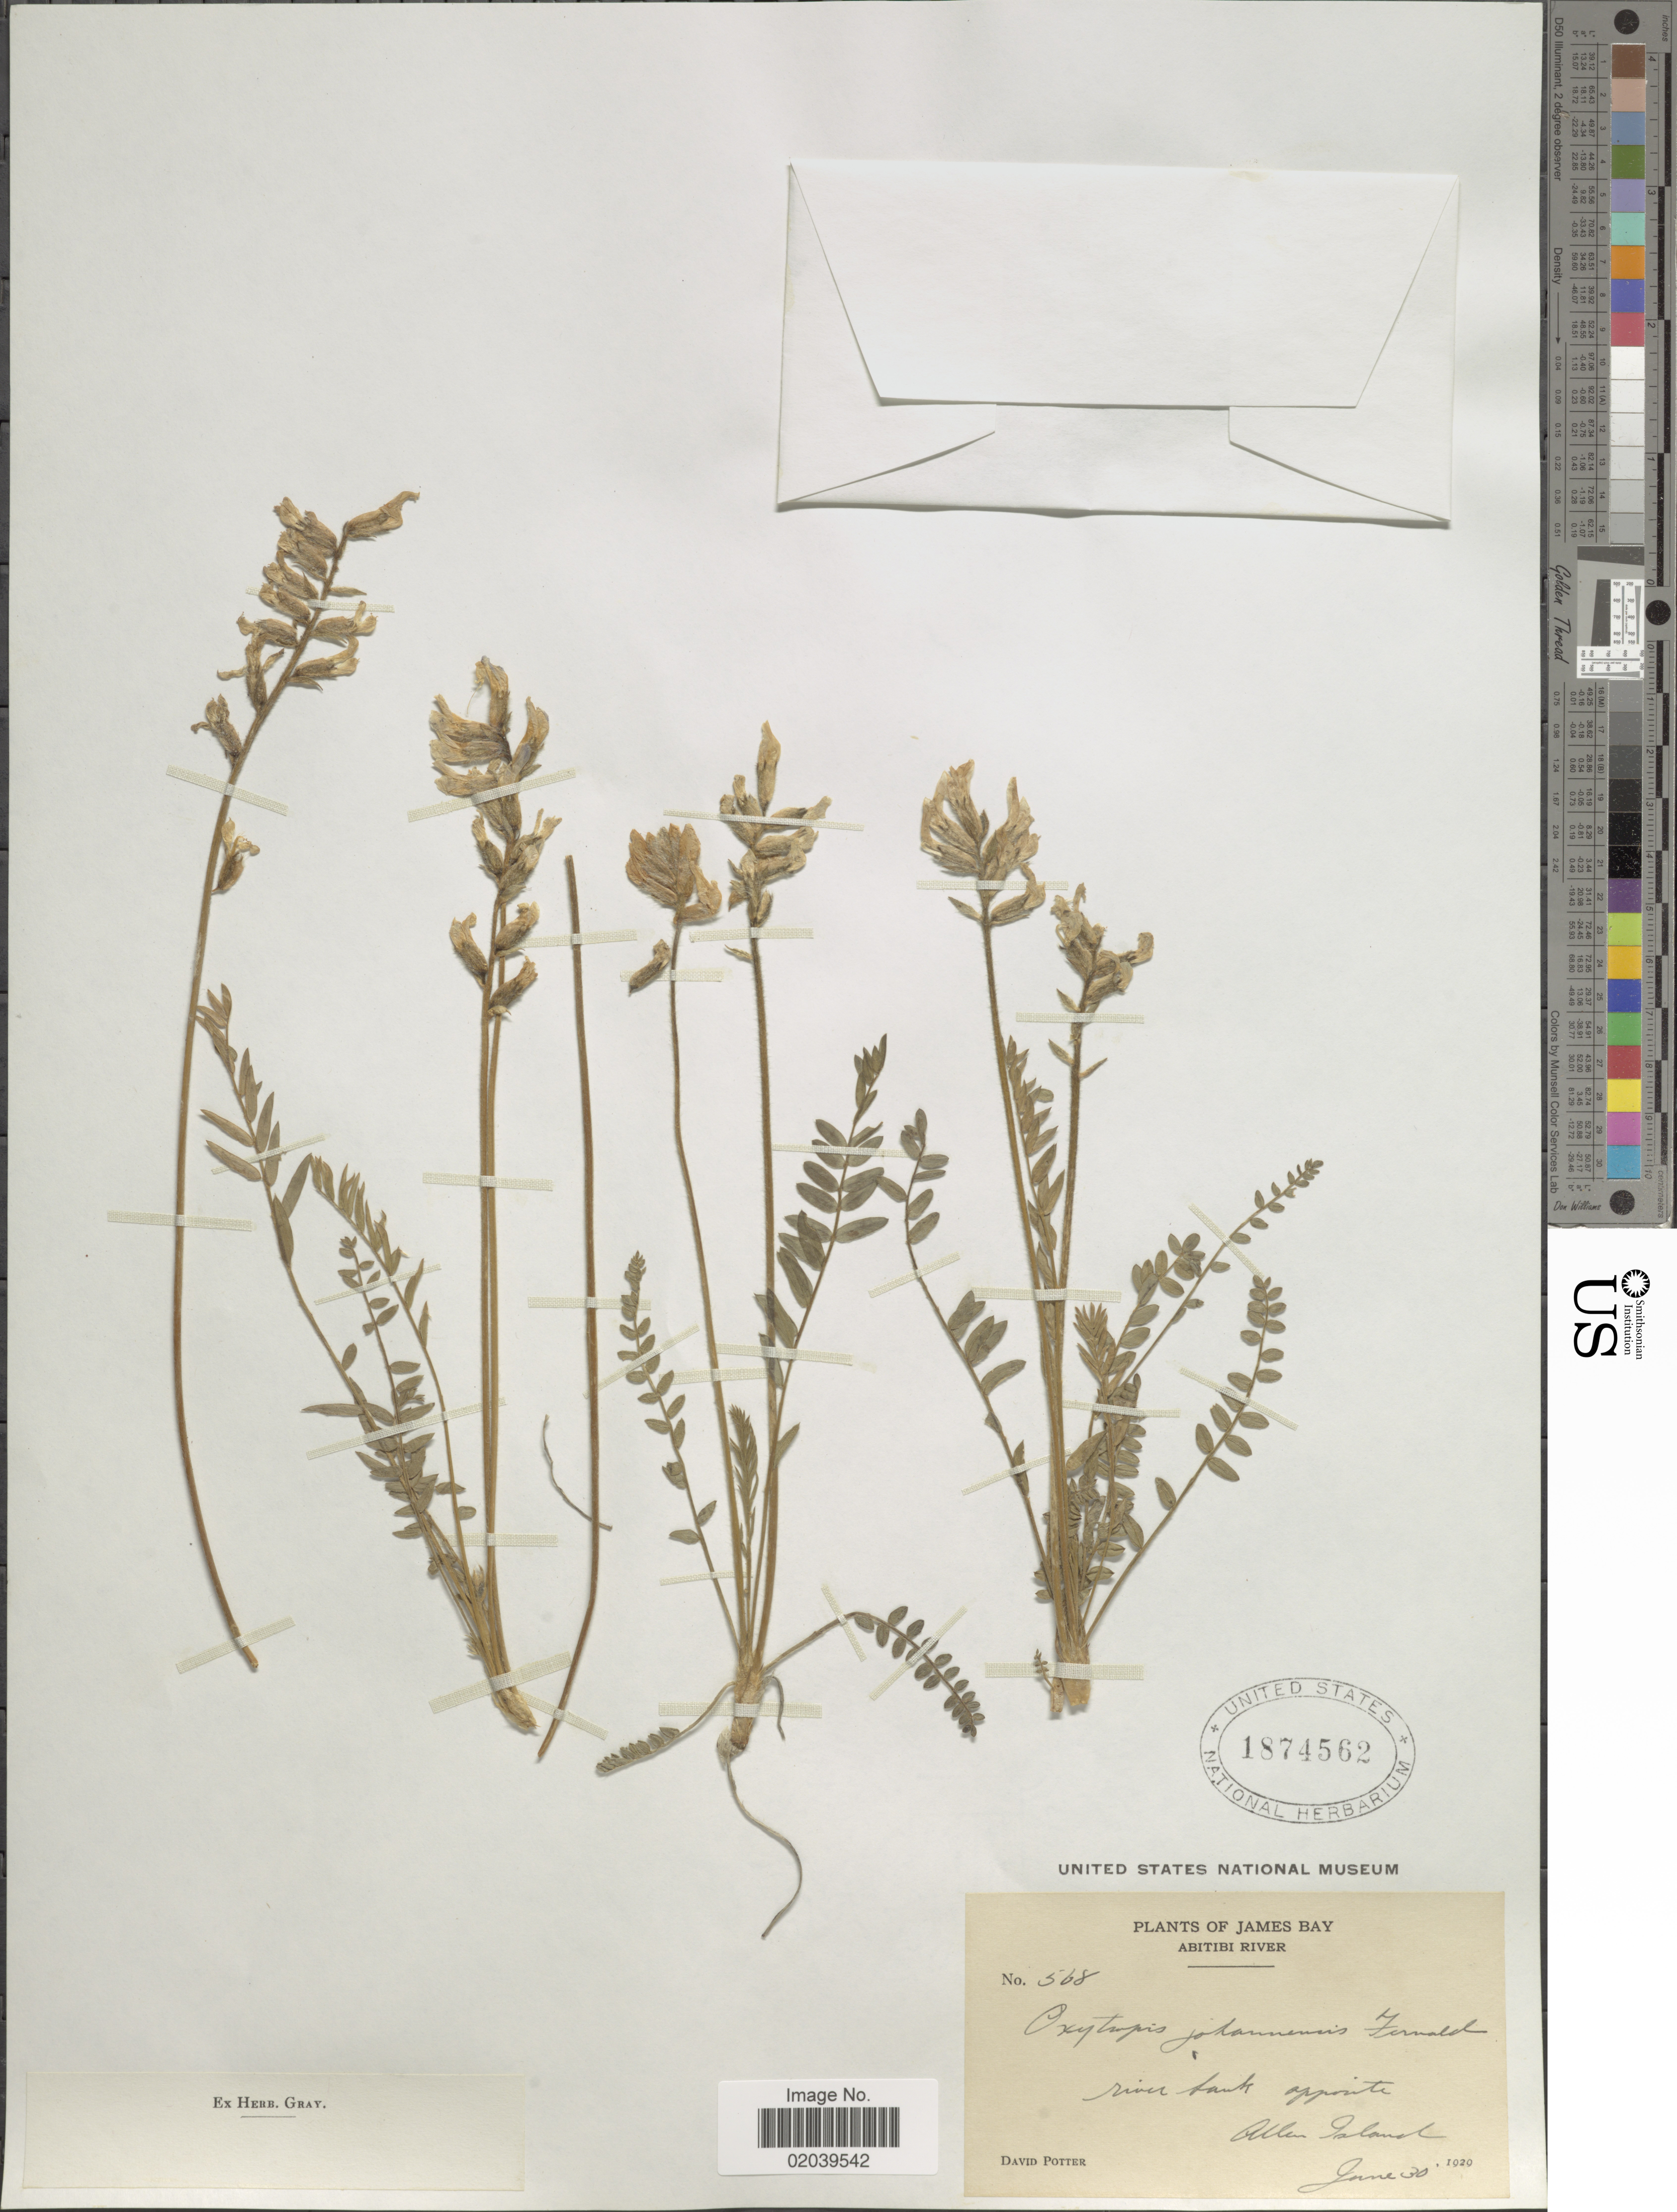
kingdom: Plantae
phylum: Tracheophyta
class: Magnoliopsida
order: Fabales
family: Fabaceae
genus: Oxytropis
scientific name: Oxytropis campestris var. johannensis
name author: Fernald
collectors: D. Potter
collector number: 568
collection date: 1929-06-30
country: Canada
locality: James Bay, Abitibi River, River bank opposite, Allen Island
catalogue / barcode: US 1874562